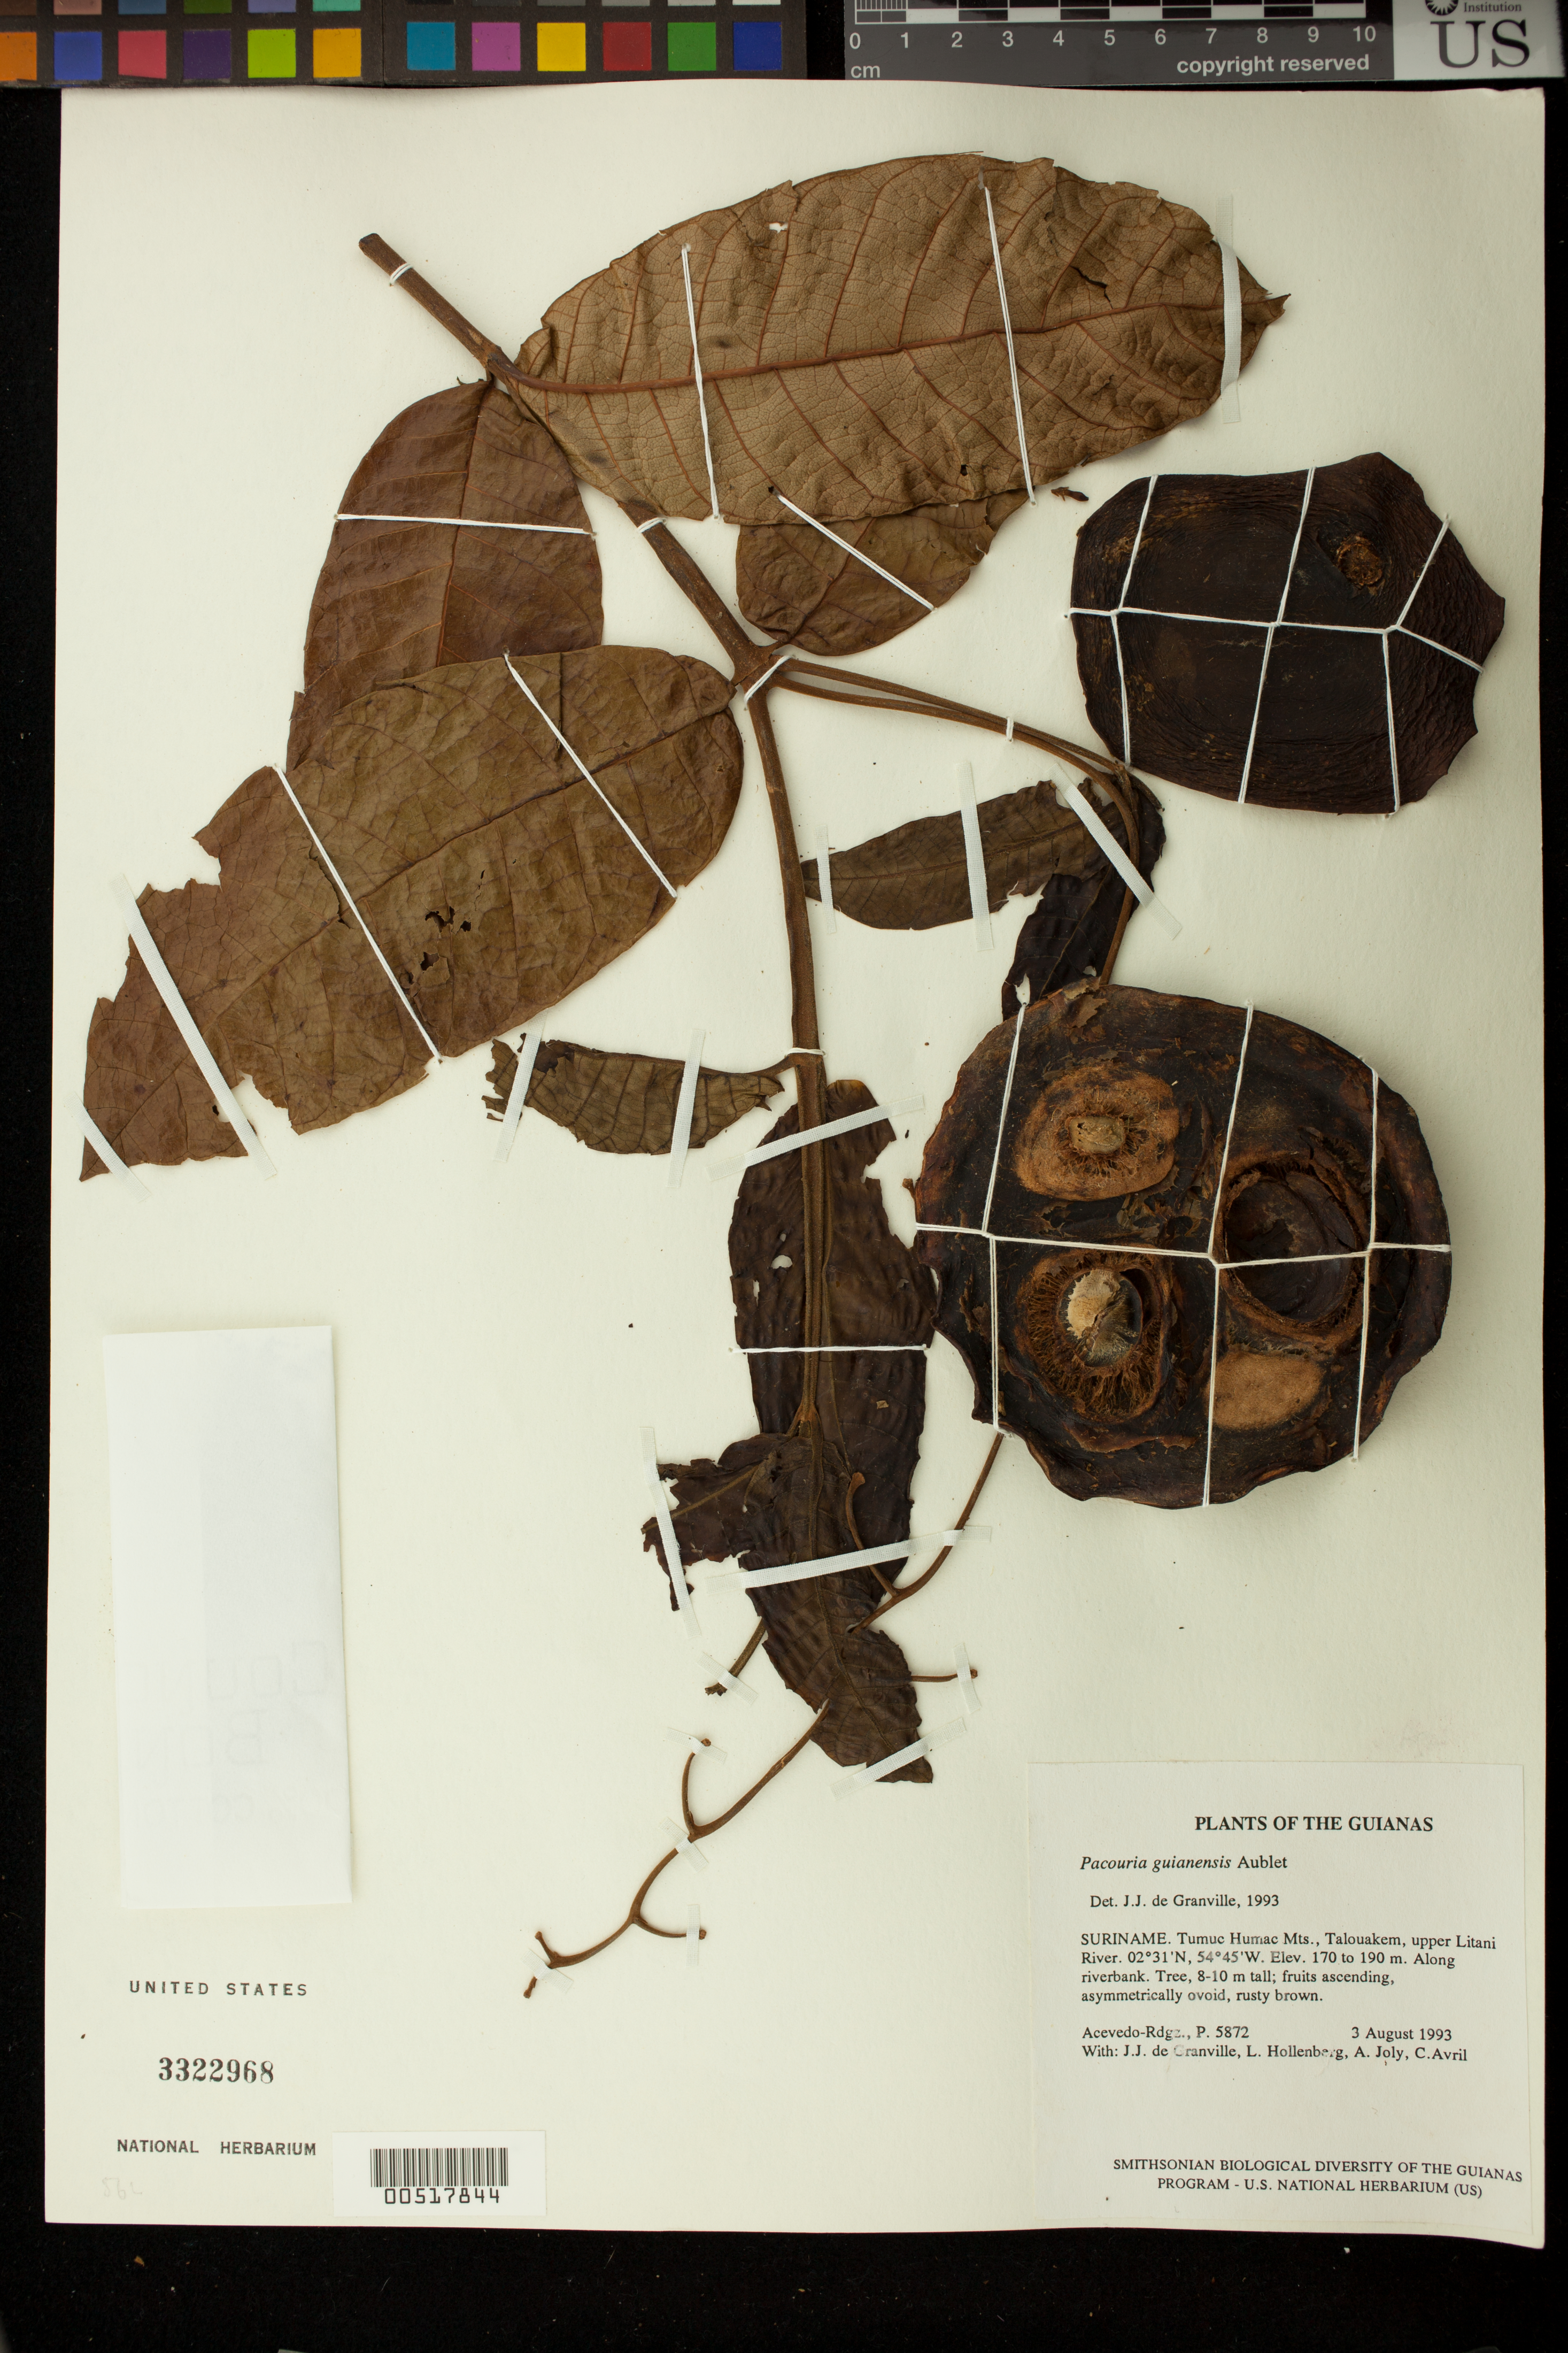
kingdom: Plantae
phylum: Tracheophyta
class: Magnoliopsida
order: Gentianales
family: Apocynaceae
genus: Pacouria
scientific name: Pacouria guianensis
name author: Aubl.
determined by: Granville, J. J. de, (CAY), Institut de Recherche pour le Developpement (IRD) (FRENCH GUIANA)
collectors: P. Acevedo-Rodr., J.-J. de Granville, A. Joly, A. Boyer & L. Hollenberg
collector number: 5872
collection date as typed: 03 Aug 1993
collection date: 1993-08-03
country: Suriname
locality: Tumuc Humac Mts., Talouakem, upper Litani River.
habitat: Along riverbank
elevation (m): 170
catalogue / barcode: US 3322968